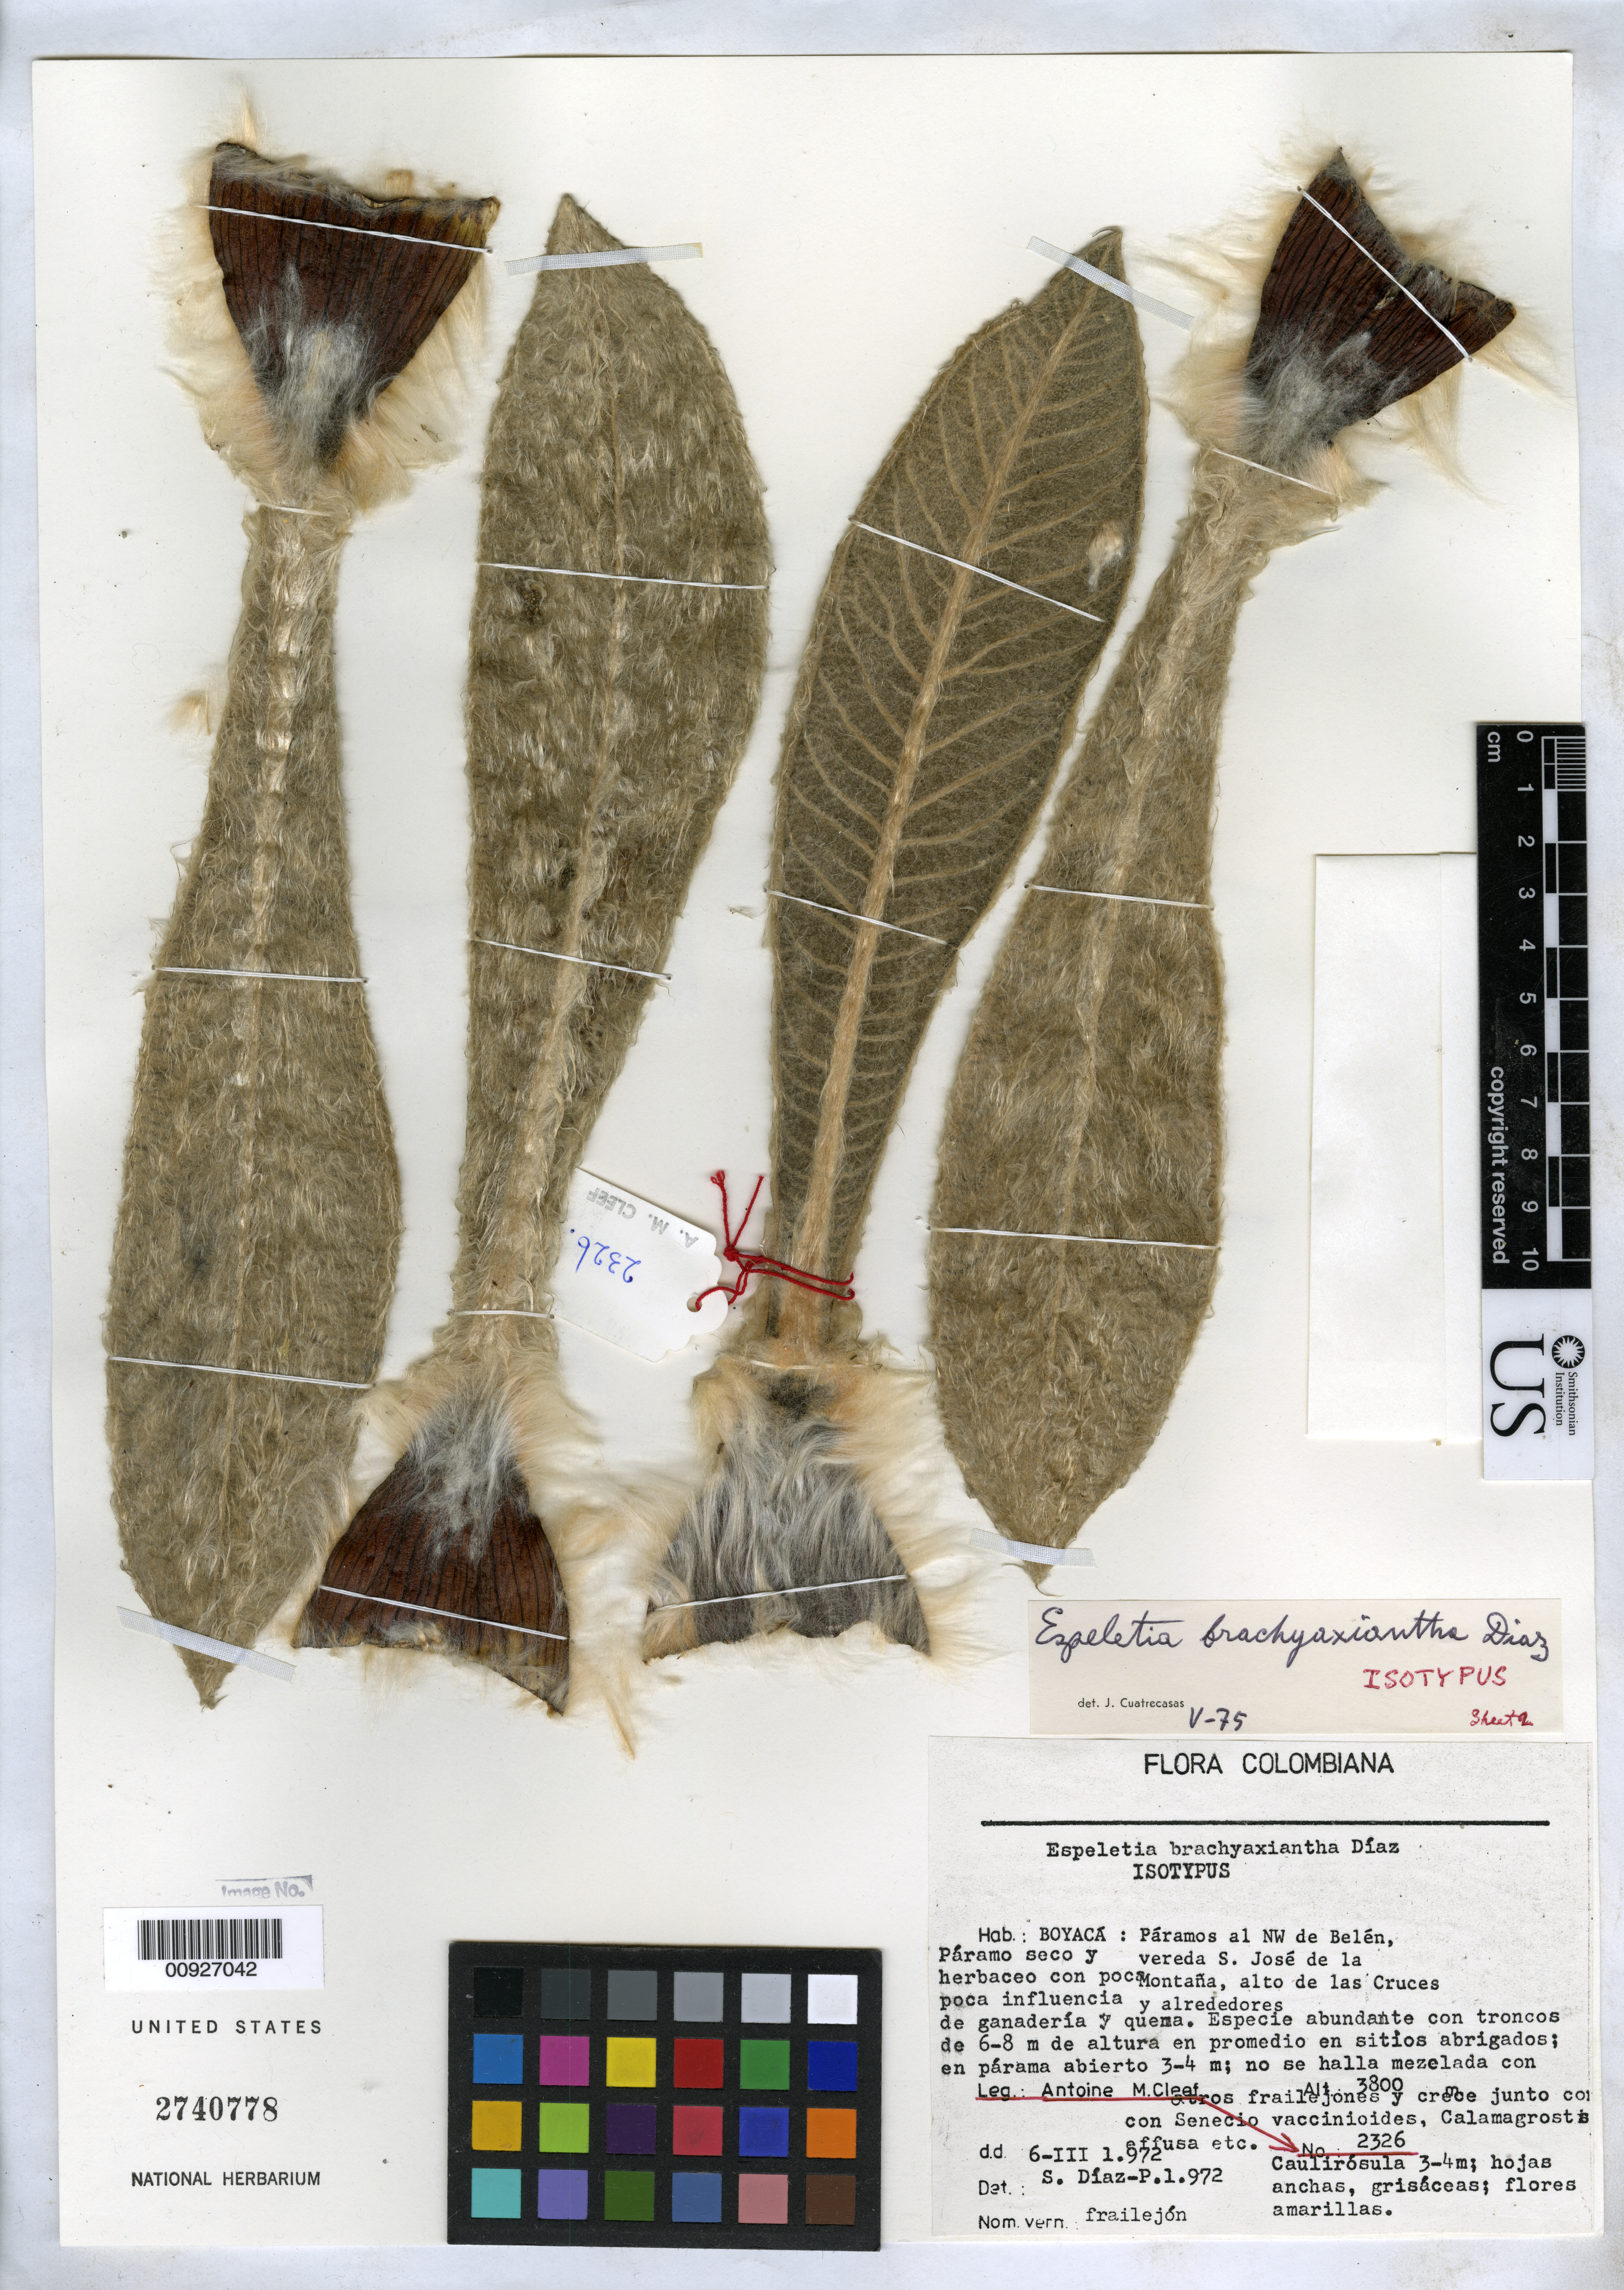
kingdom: Plantae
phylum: Tracheophyta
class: Magnoliopsida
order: Asterales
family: Asteraceae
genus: Espeletia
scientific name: Espeletia brachyaxiantha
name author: S. Díaz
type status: Isotype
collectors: A. M. Cleef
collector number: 2326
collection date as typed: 06 Mar 1972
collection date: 1972-03-06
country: Colombia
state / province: Boyacá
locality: Páramos al NW de Belem, Vereda S. Jose de La Montana, Alto de Los Cruces y Alrededores. [Uplands to the NW of Belem, San José de La Montaña path, Alto de Los Cruces and the environs.]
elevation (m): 3800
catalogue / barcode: US 2740778